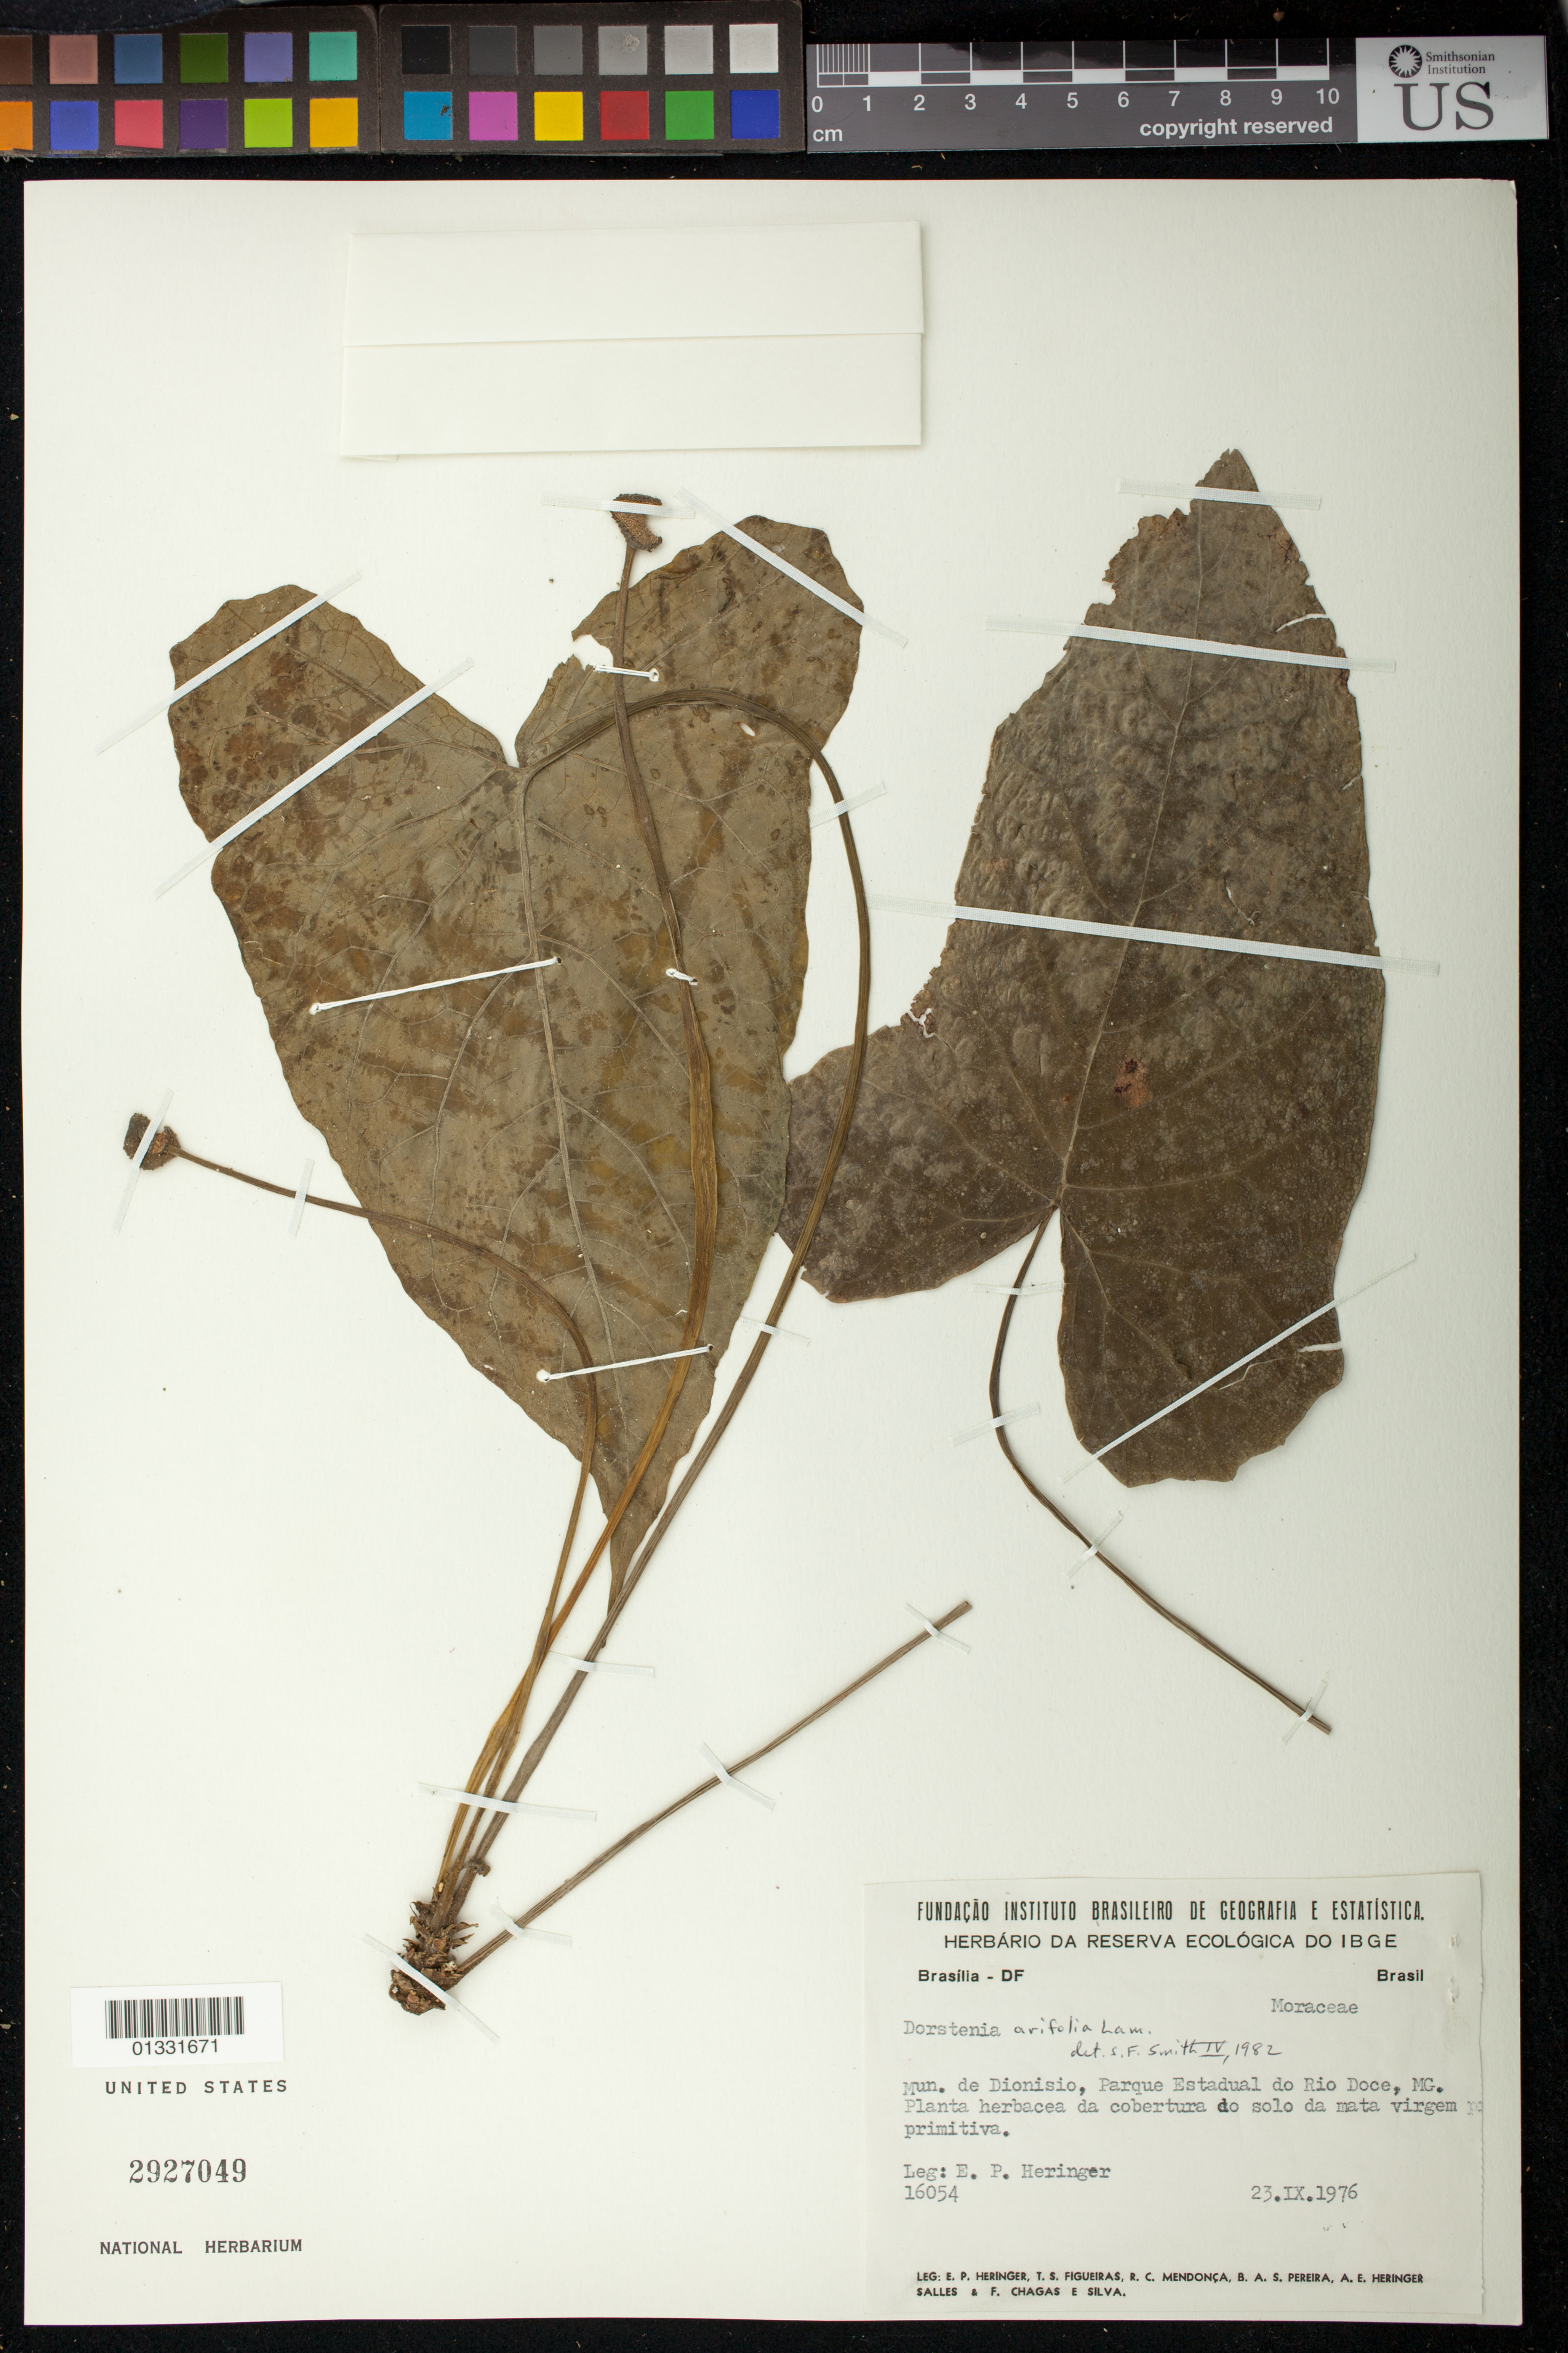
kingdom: Plantae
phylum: Tracheophyta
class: Magnoliopsida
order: Rosales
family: Moraceae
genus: Dorstenia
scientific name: Dorstenia arifolia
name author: Lam.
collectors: E. P. Heringer, T. S. Figueiras, R. C. Mendonça, B. A. S. Pereira, A. E. Heringer Salles & F. C. Silva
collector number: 16054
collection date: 1976-09-23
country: Brazil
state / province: Minas Gerais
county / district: Dionísio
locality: Parque Estadual do Rio Doce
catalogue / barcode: US 2927049